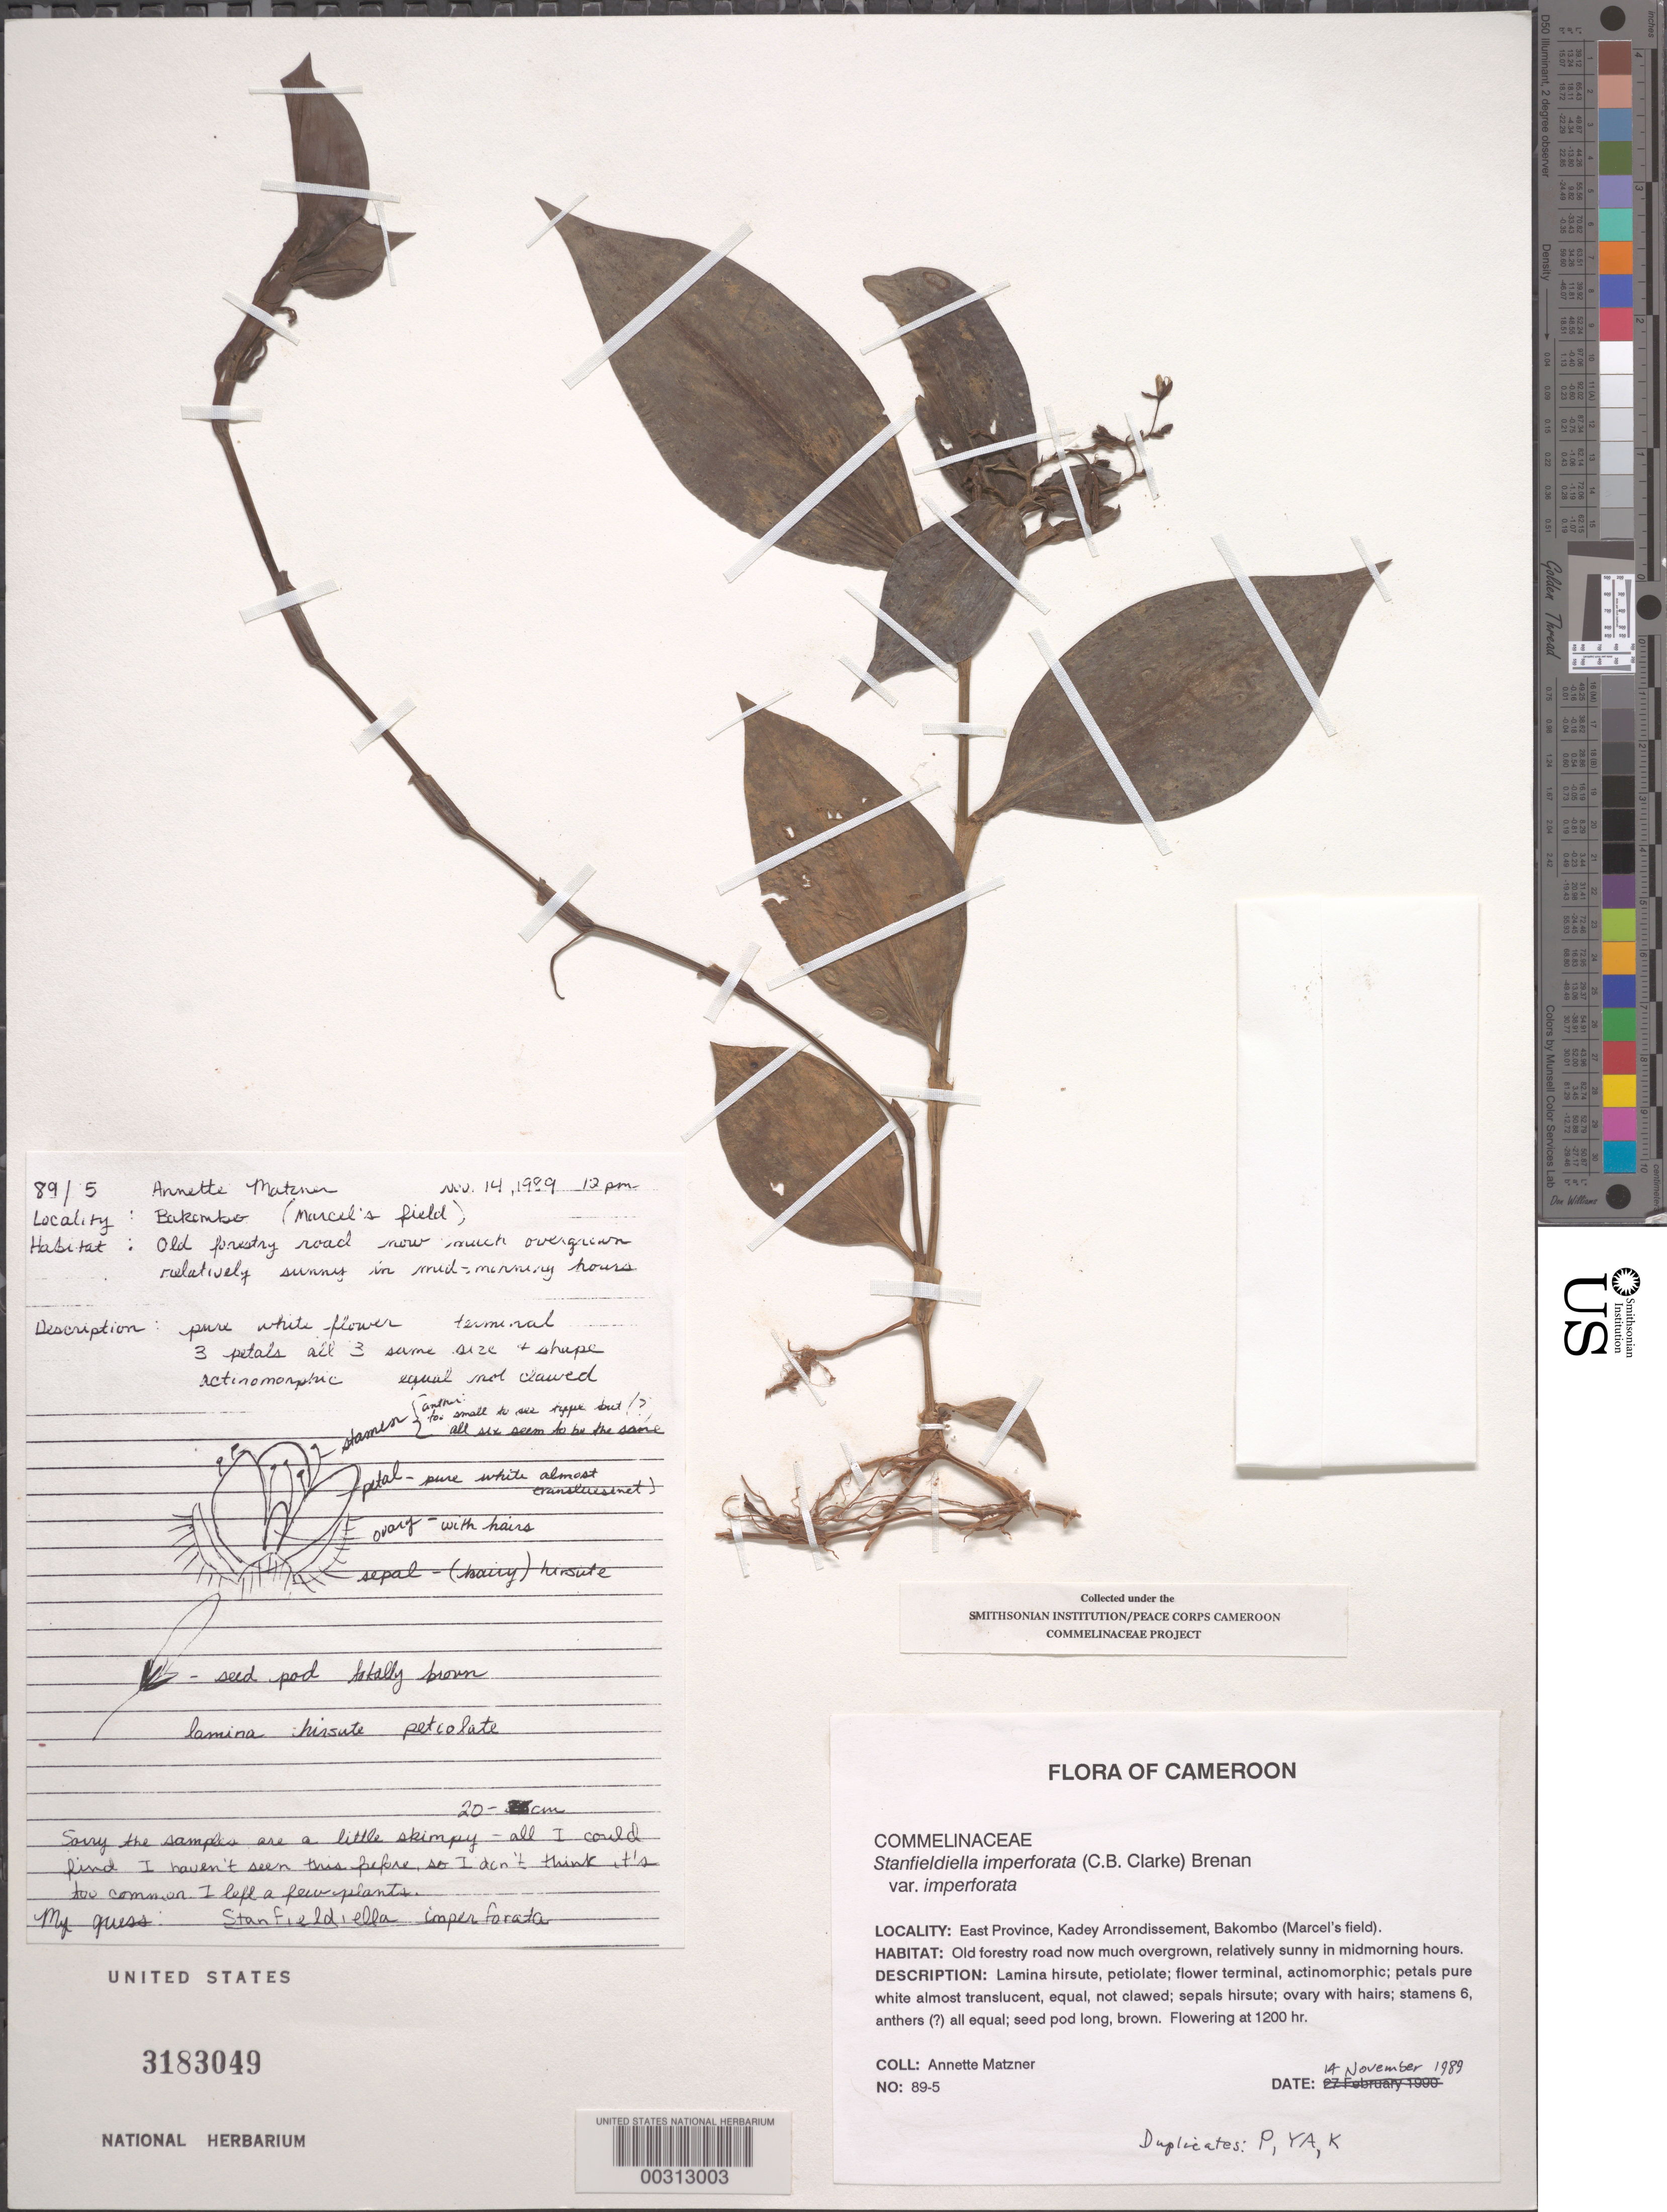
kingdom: Plantae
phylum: Tracheophyta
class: Liliopsida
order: Commelinales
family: Commelinaceae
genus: Stanfieldiella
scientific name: Stanfieldiella imperforata var. imperforata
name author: (C.B. Clarke) Brenan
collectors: A. Matzner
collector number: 89-5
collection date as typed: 14 Nov 1989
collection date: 1989-11-14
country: Cameroon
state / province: Est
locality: Kadey arrondissement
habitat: Old foresty road, sunny in the midmorning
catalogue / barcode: US 3183049